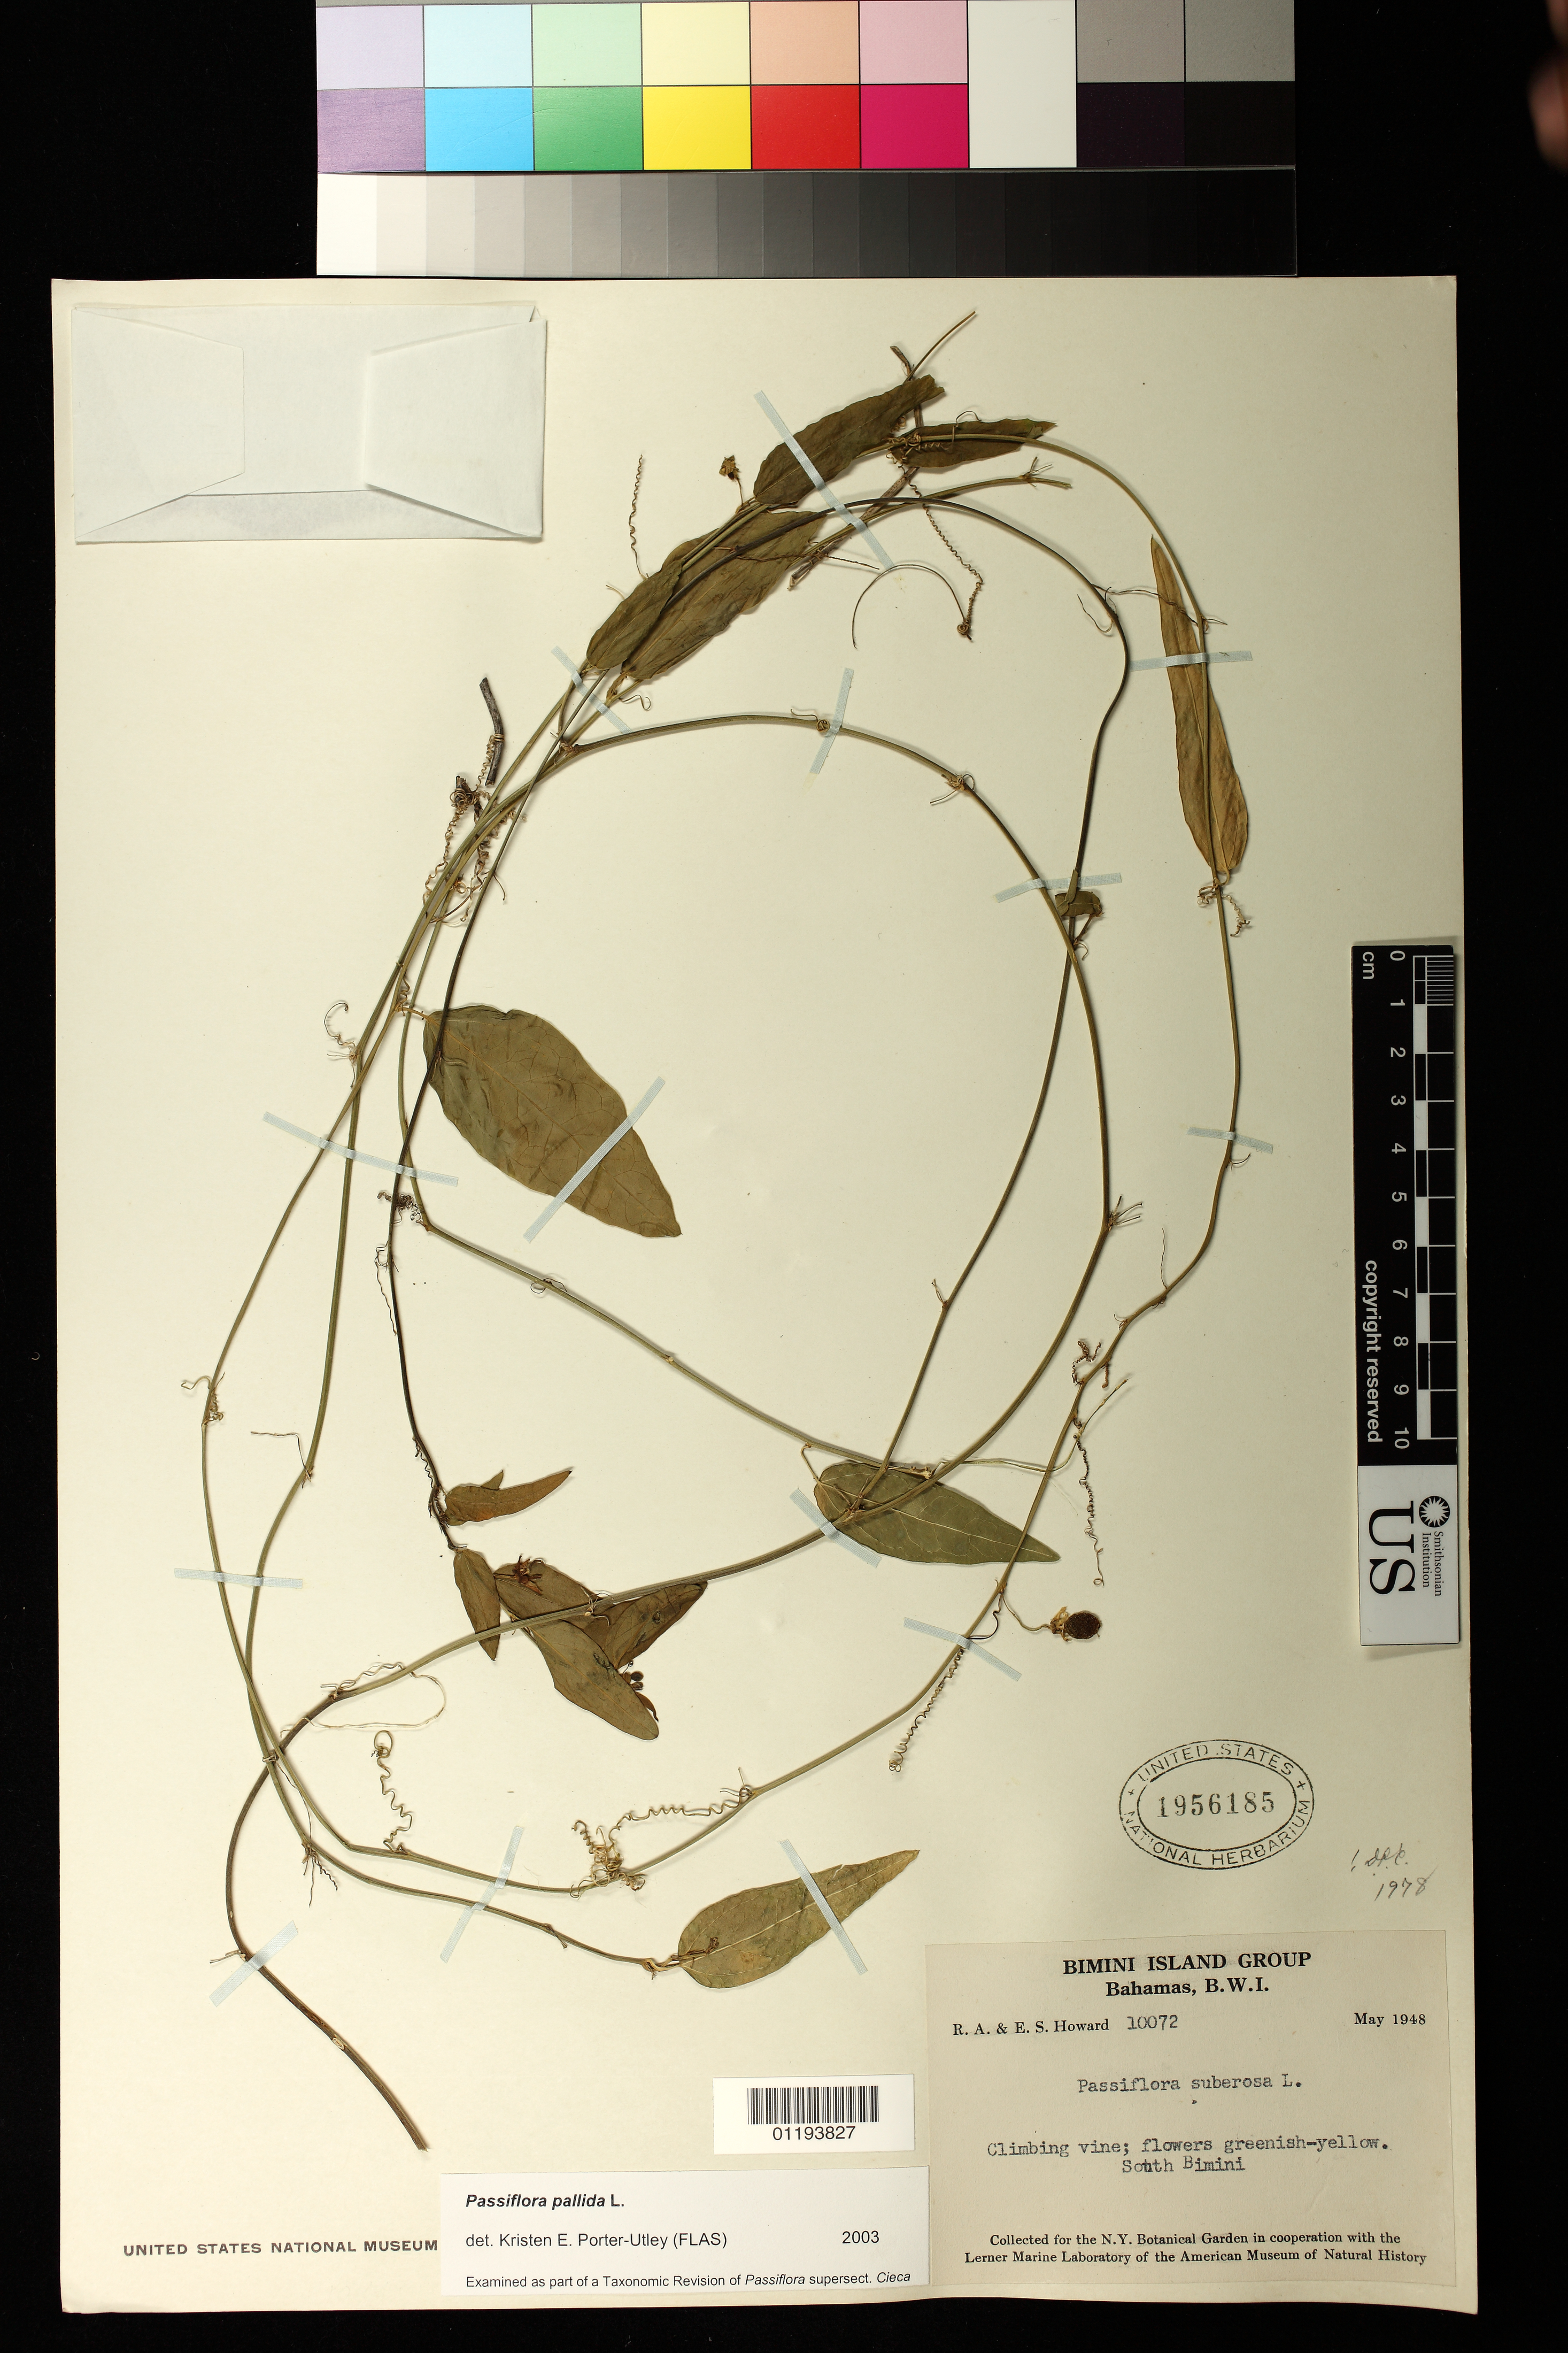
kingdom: Plantae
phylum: Tracheophyta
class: Magnoliopsida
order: Malpighiales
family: Passifloraceae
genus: Passiflora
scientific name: Passiflora pallida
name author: L.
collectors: R. A. Howard & E. S. Howard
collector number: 10072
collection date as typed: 1948-05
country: Bahamas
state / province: Bimini and Cat Cay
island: Bimini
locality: South Bimini, Bimini Island Group.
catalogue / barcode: US 1956185